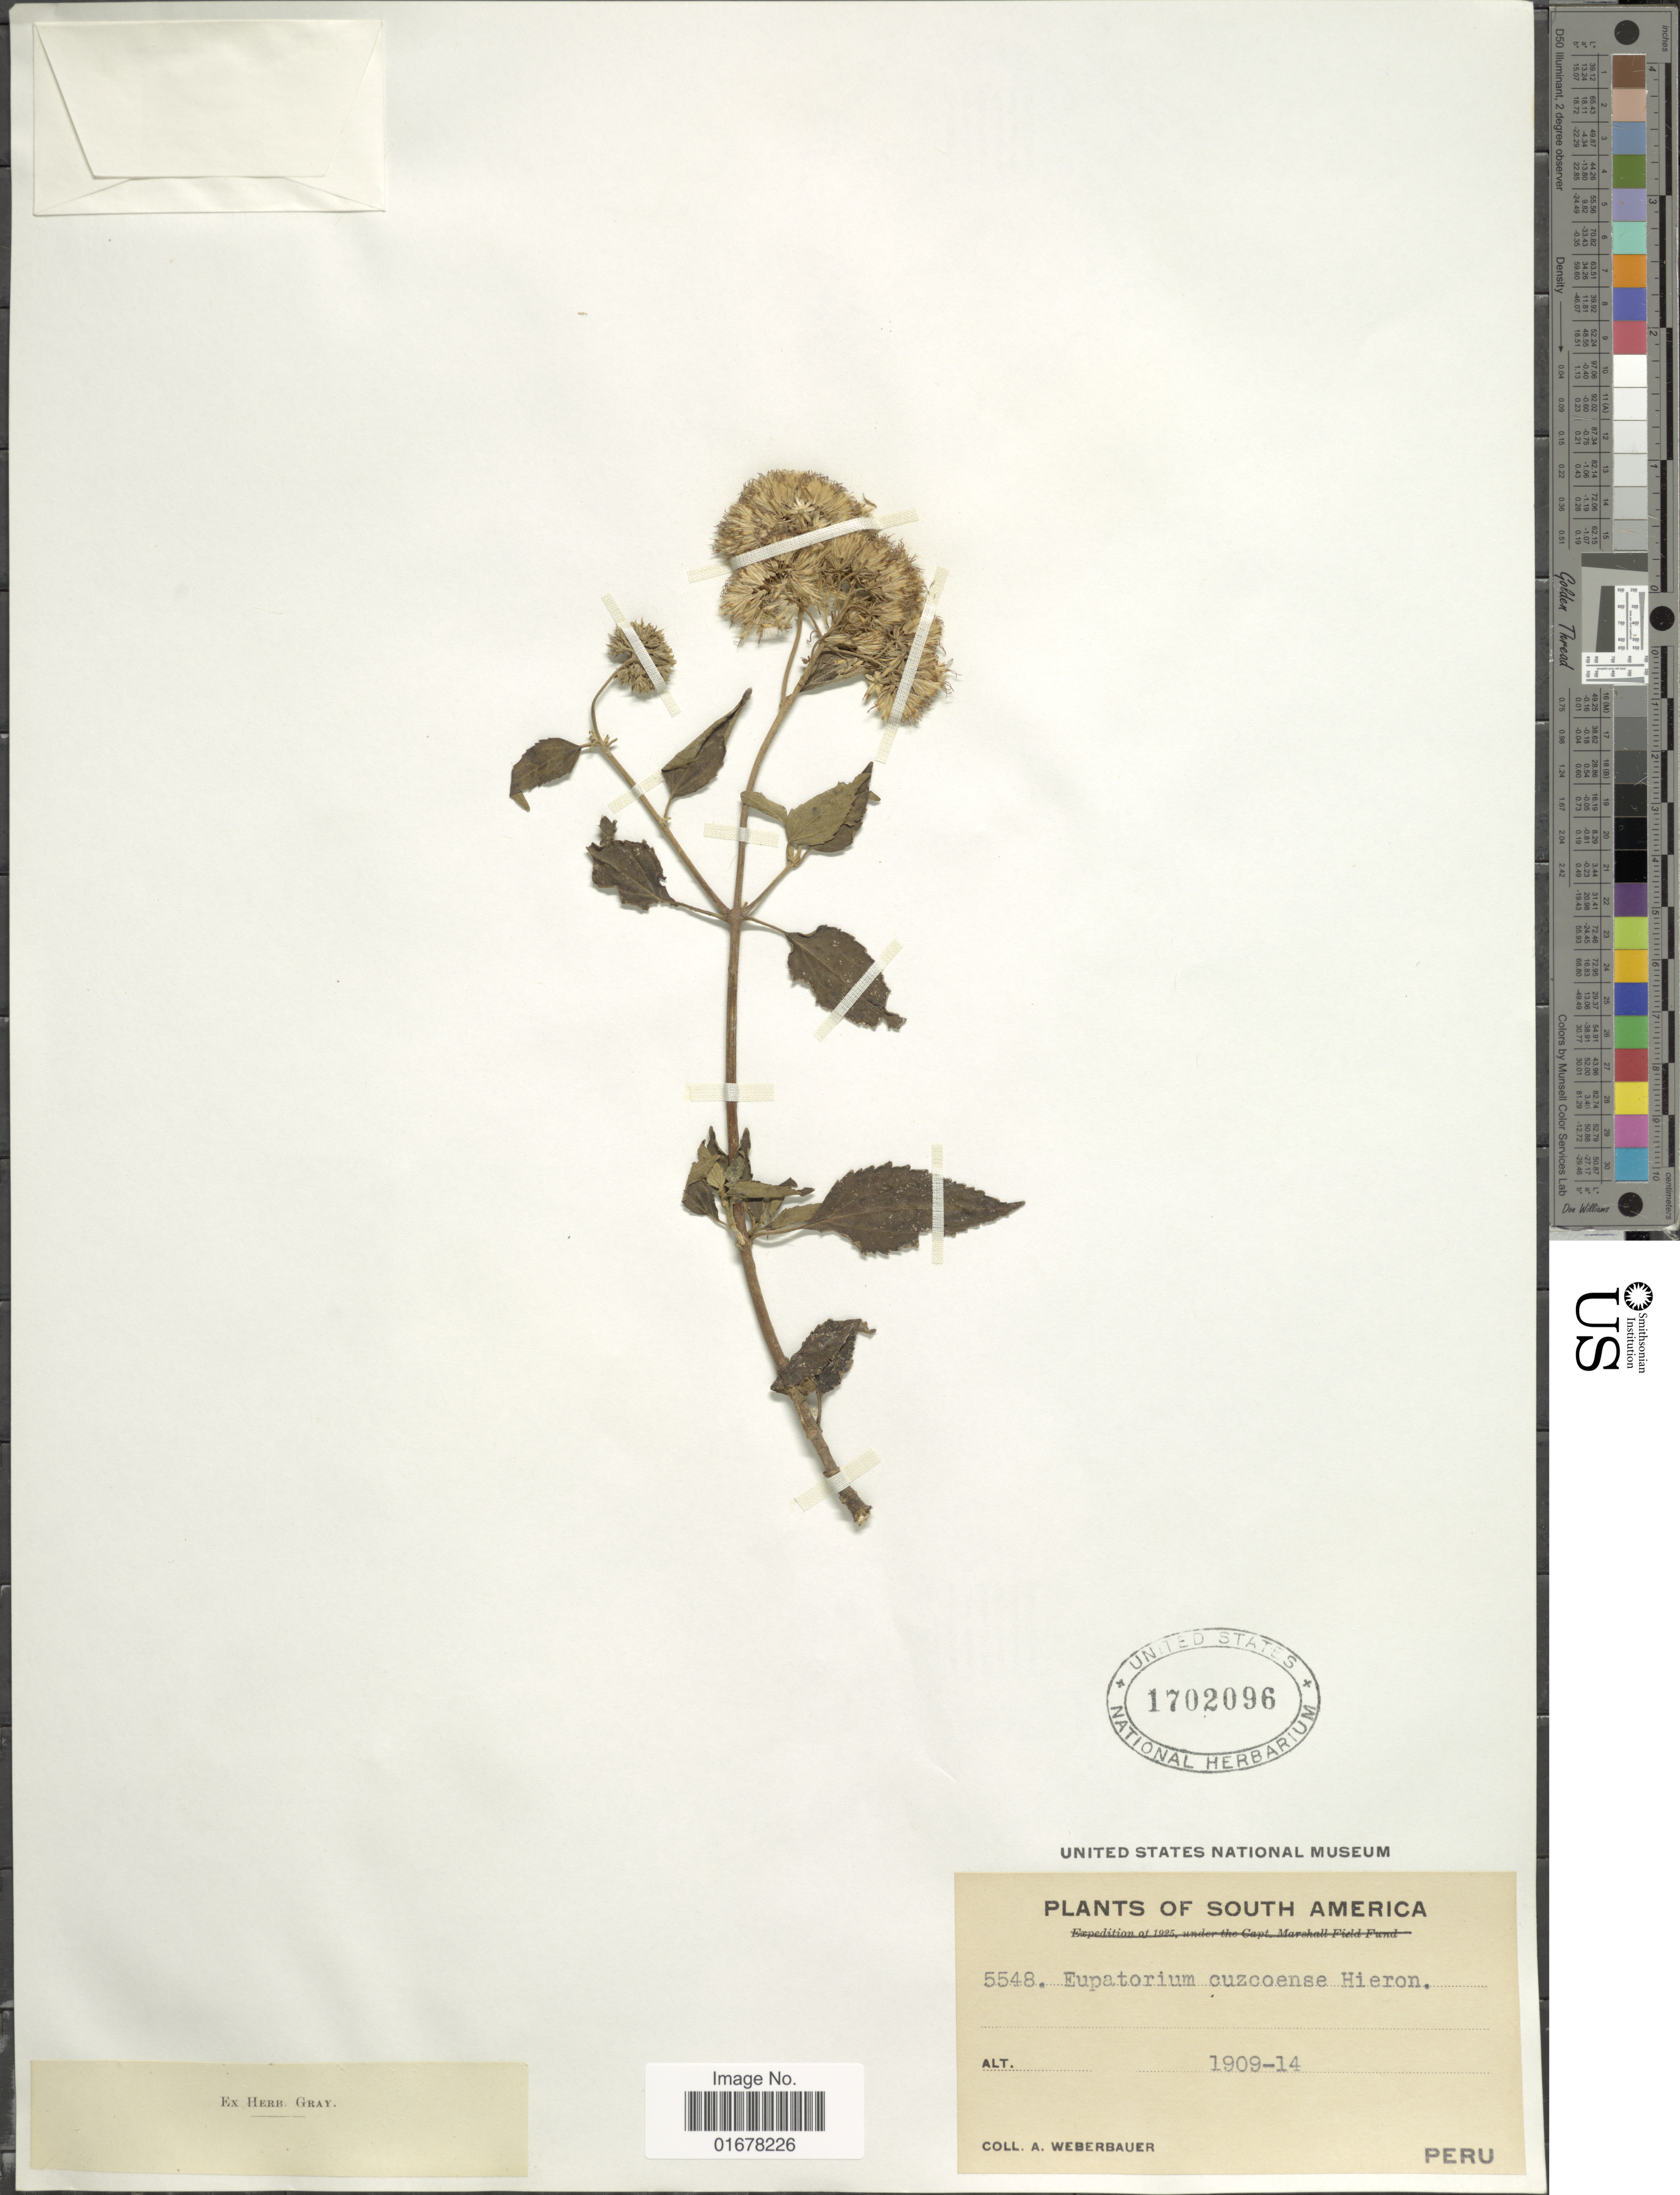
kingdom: Plantae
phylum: Tracheophyta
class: Magnoliopsida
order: Asterales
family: Asteraceae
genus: Ageratina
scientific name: Ageratina cuzcoensis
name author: (Hieron.) R.M. King & H. Rob.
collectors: A. Weberbauer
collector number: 5548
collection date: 1909/1914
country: Peru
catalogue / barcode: US 1702096